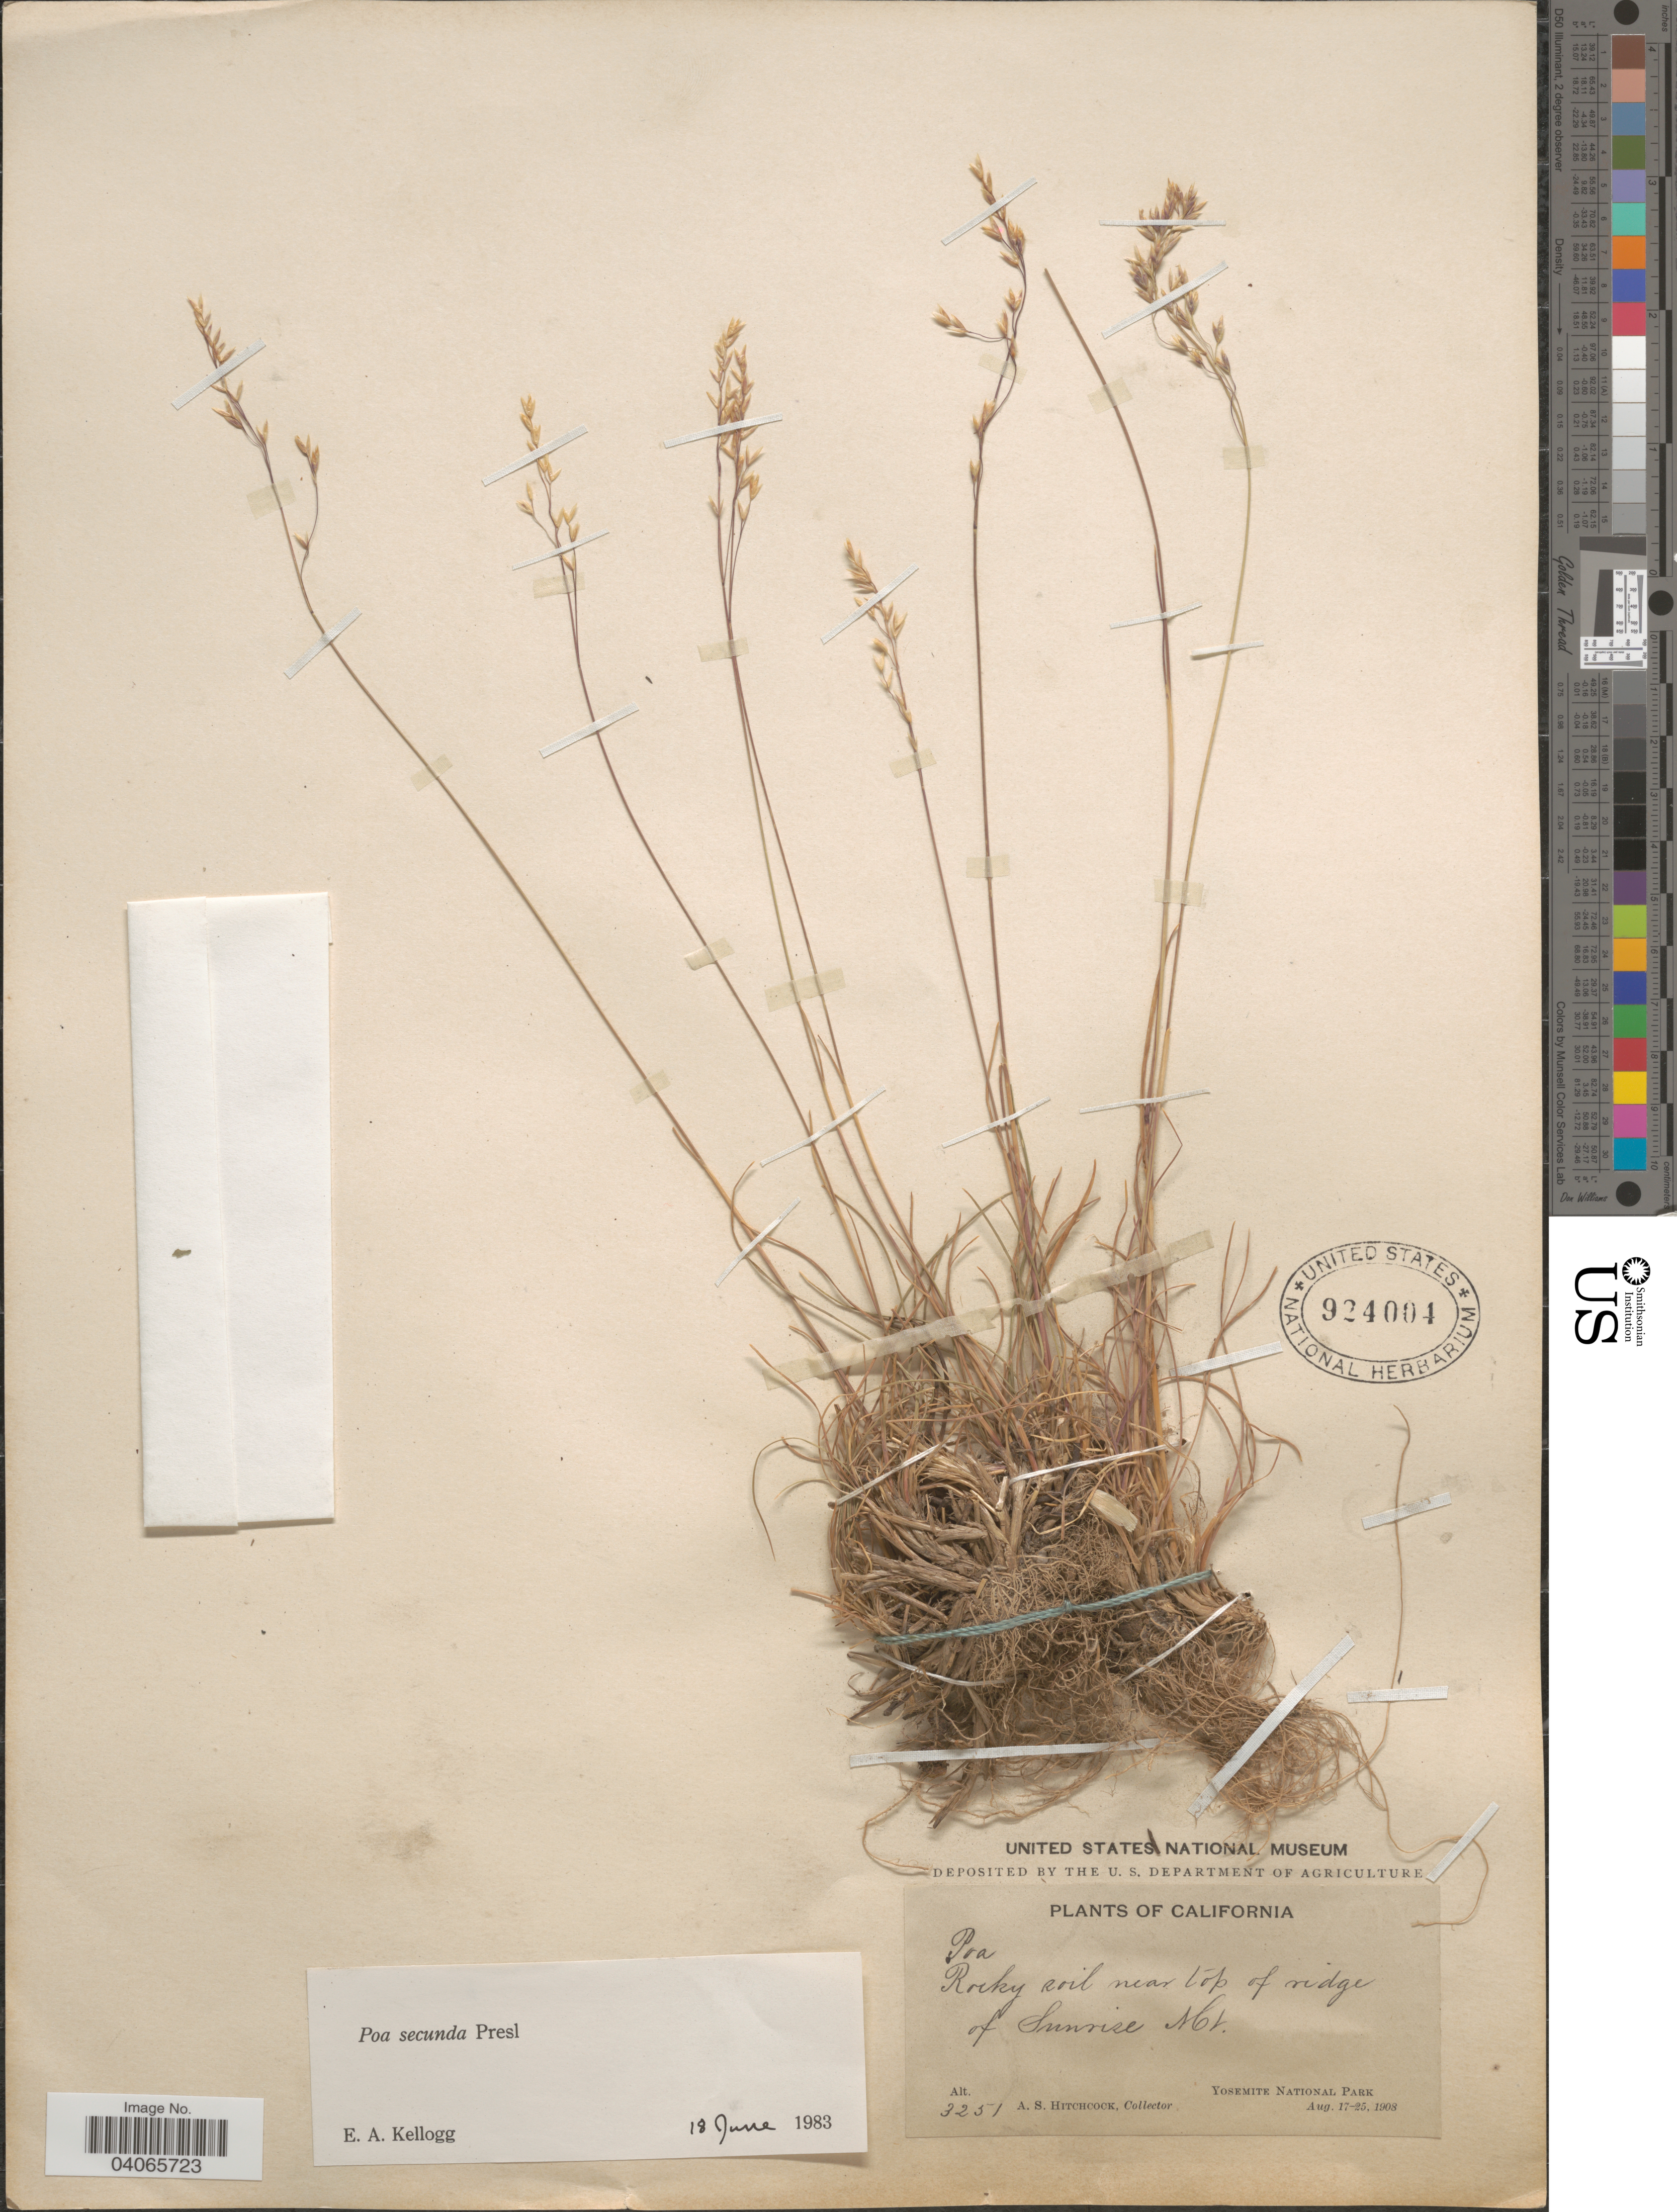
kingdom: Plantae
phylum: Tracheophyta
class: Liliopsida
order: Poales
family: Poaceae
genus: Poa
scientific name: Poa secunda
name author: J. Presl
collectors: A. S. Hitchcock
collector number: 3251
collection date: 1908-08-17/1908-08-25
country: United States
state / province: California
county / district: Mariposa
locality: Rocky soil near top of ridge of Sunrise Mt. Yosemite National Park.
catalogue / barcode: US 924004